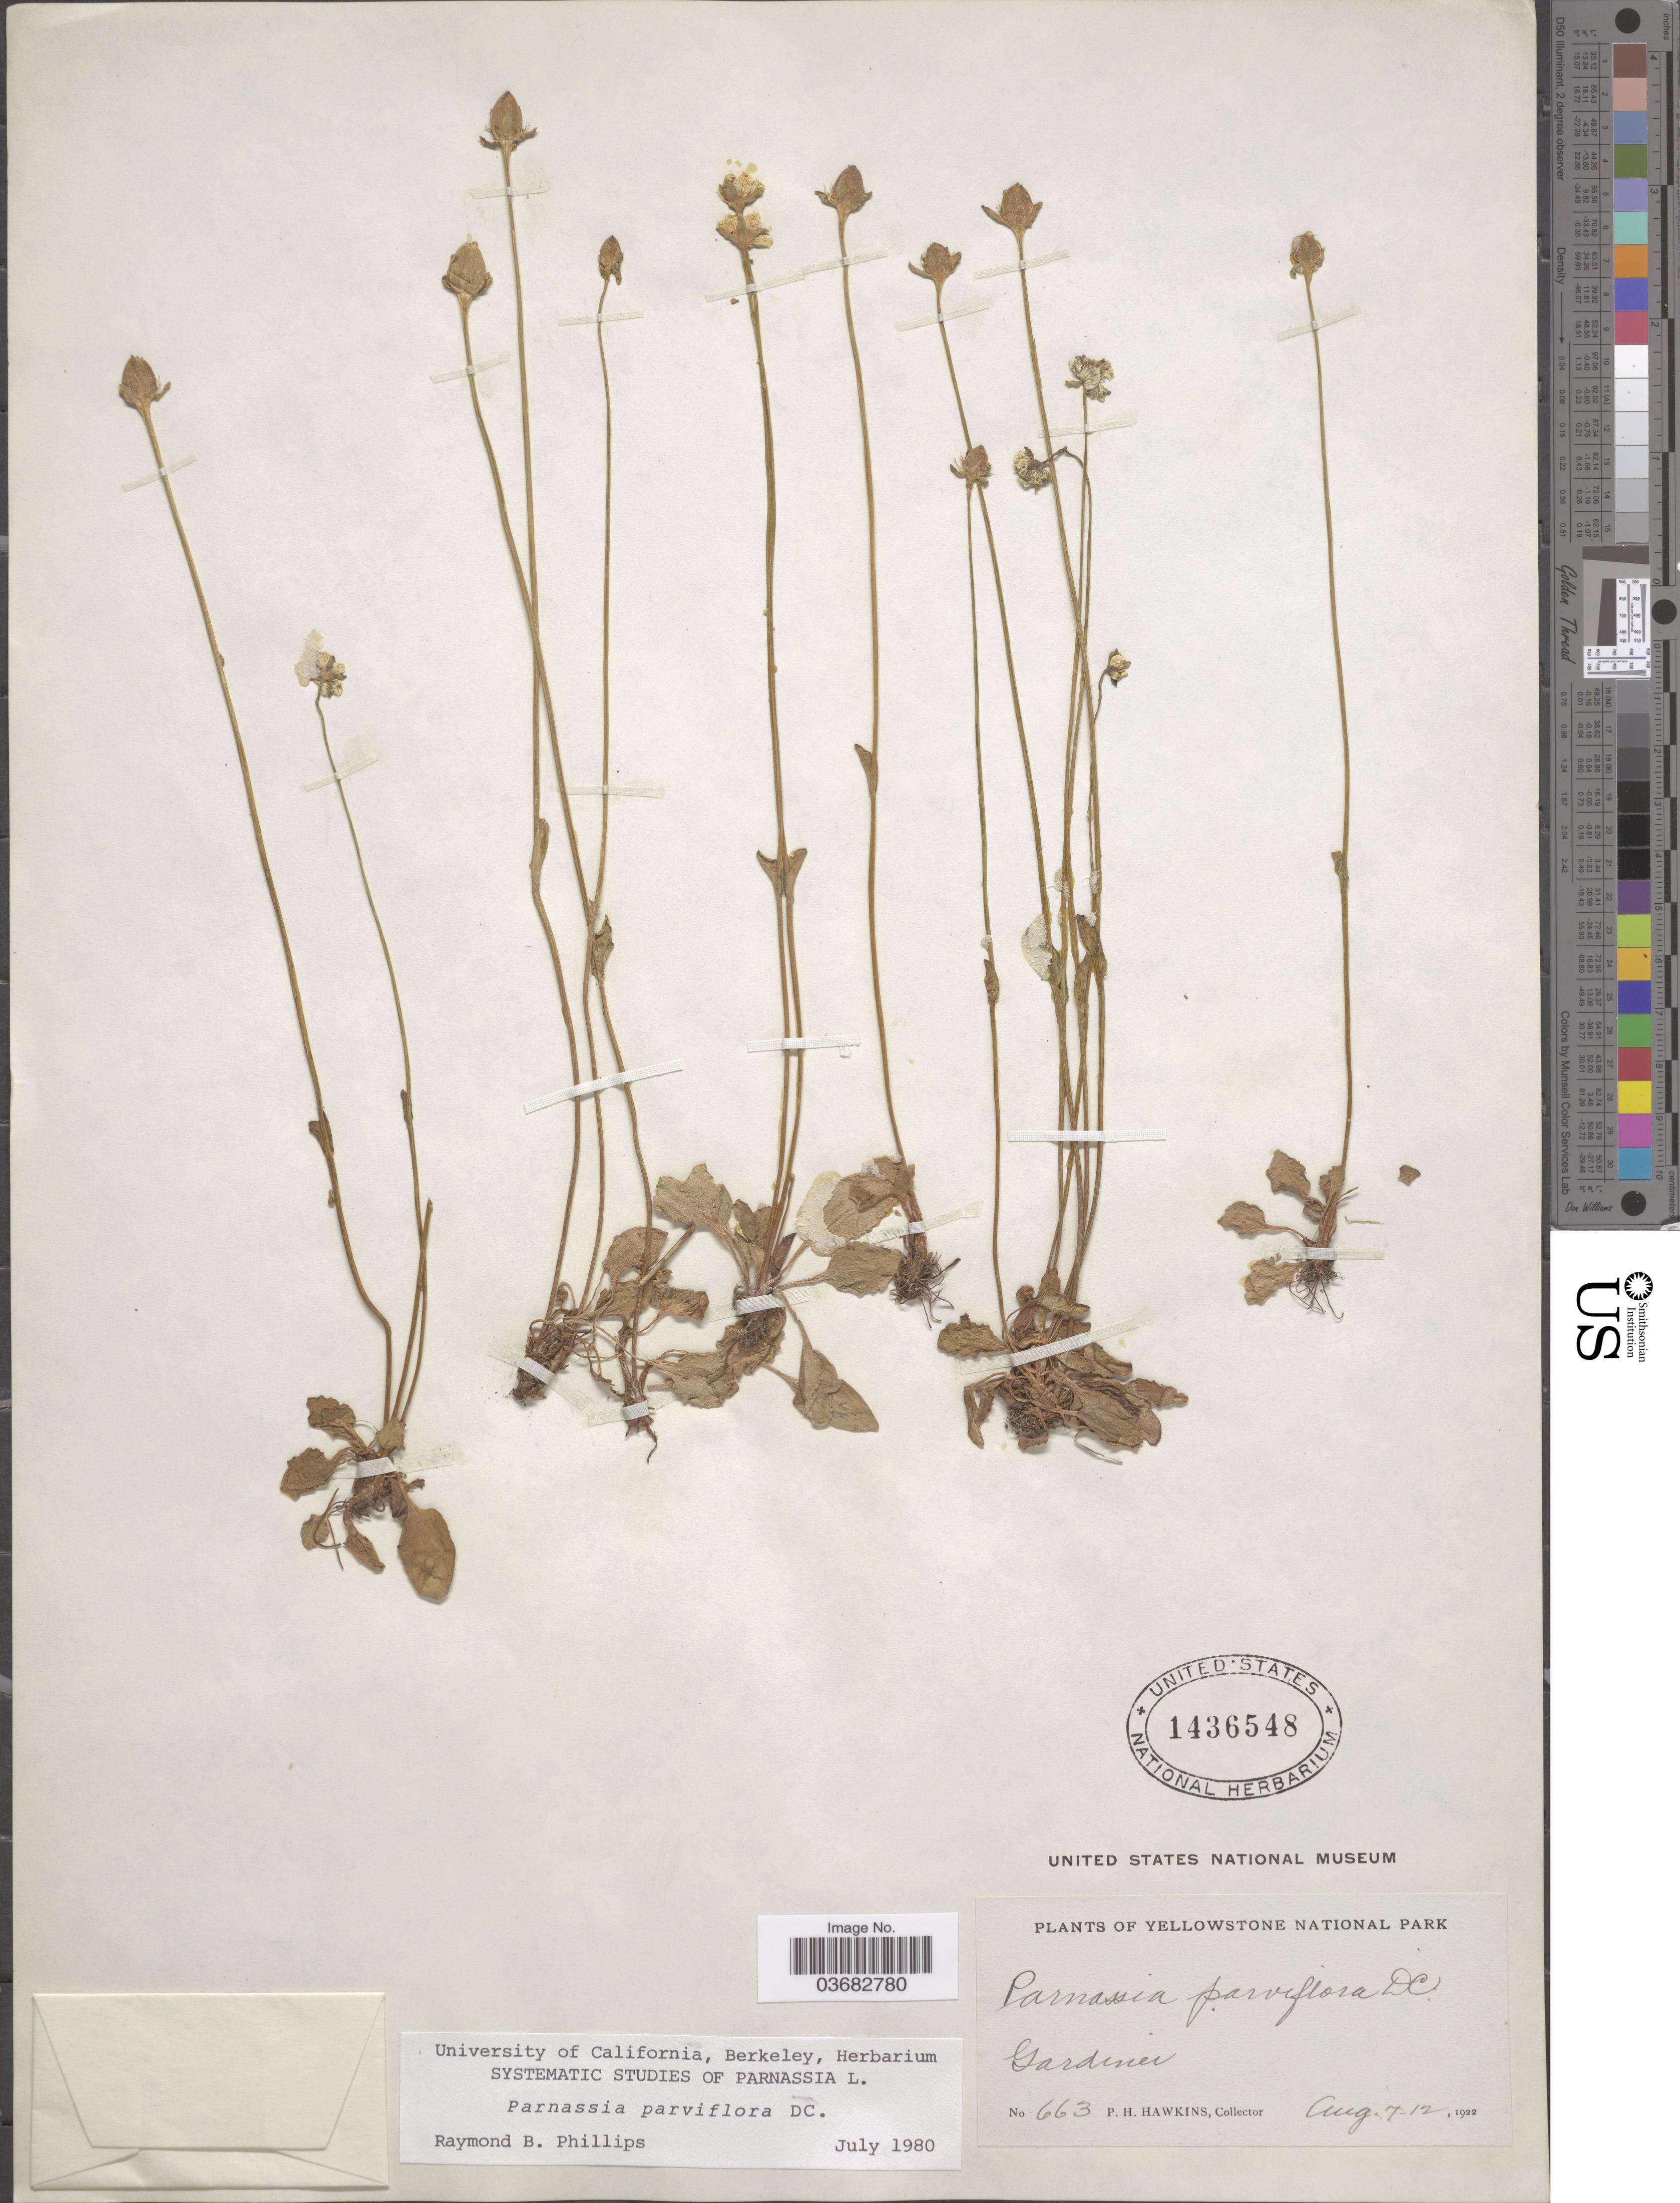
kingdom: Plantae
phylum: Tracheophyta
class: Magnoliopsida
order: Celastrales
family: Parnassiaceae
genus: Parnassia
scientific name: Parnassia parviflora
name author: DC.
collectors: P. Hawkins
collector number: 663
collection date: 1922-08-07/1922-08-12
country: United States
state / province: Montana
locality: Yellowstone National Park. Gardiner.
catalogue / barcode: US 1436548